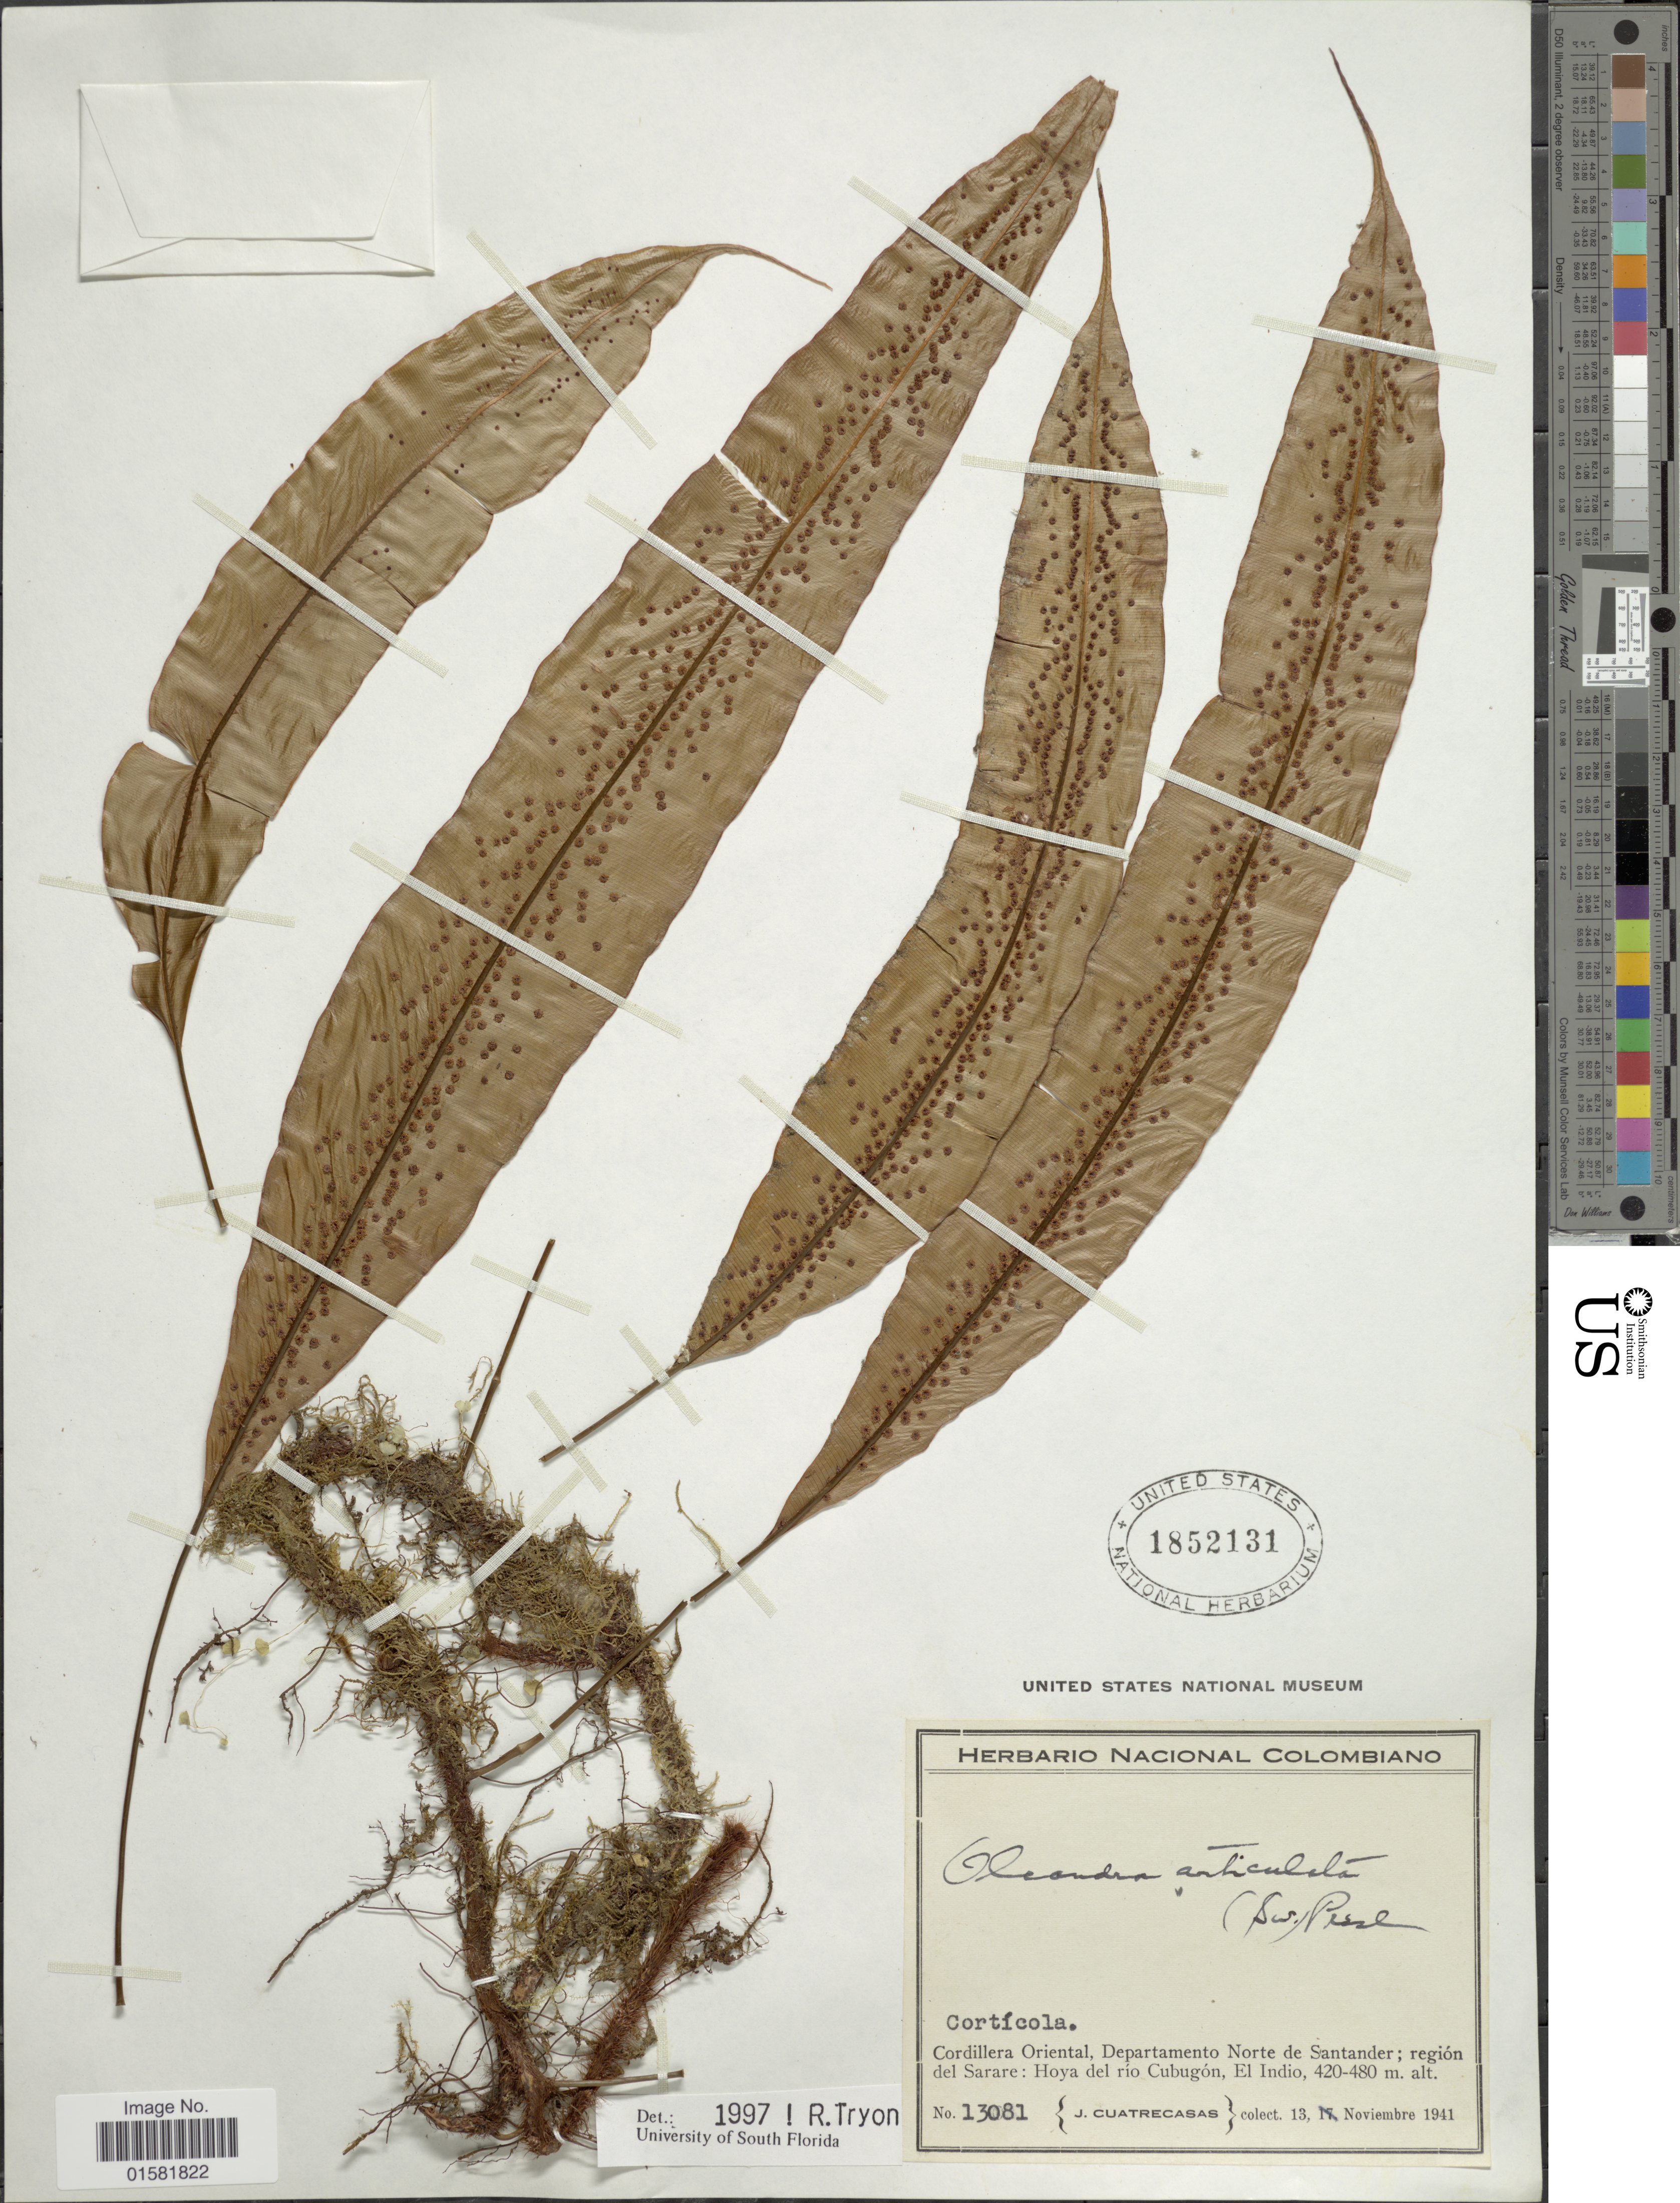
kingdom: Plantae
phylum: Tracheophyta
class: Polypodiopsida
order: Polypodiales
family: Oleandraceae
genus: Oleandra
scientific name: Oleandra articulata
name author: (Sw.) C. Presl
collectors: J. Cuatrecasas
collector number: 13081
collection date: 1941-11-13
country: Colombia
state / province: Norte de Santander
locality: Colombia, Cordillera Oriental, Departamento Norte de Santander; región del Sarare: Hoya del río Cubugón, El Indio.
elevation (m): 420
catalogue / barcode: US 1852131